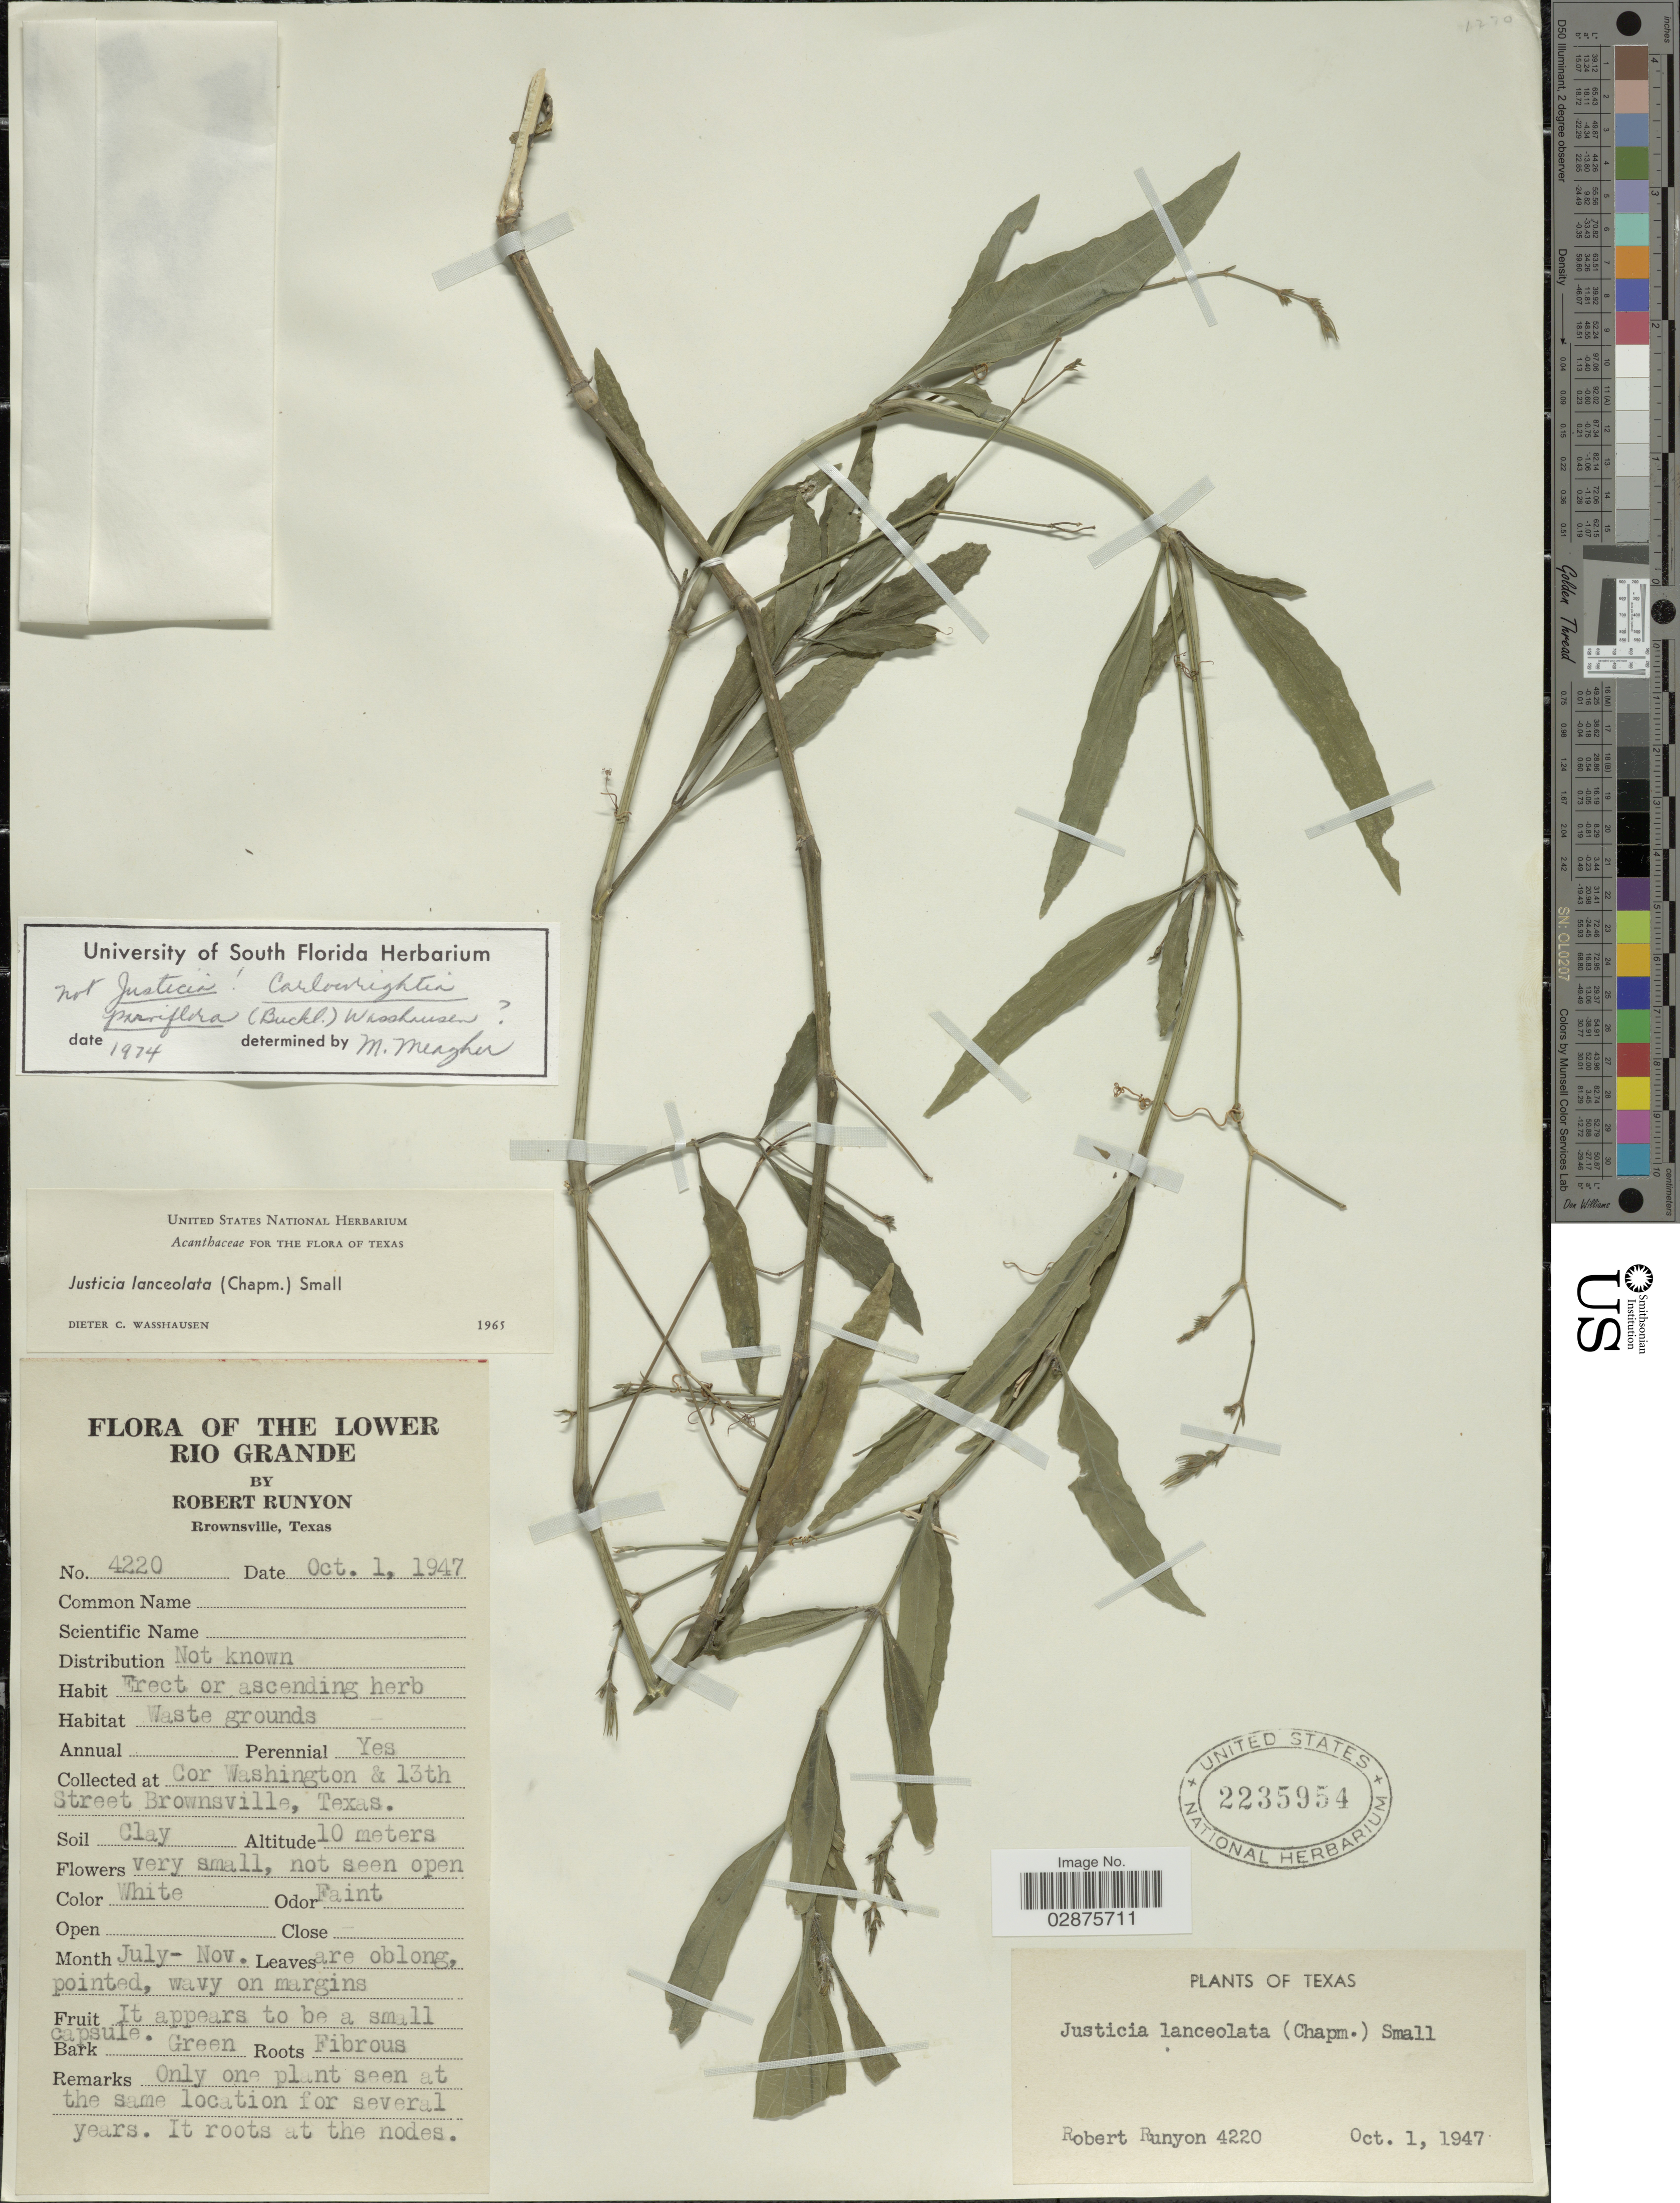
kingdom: Plantae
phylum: Tracheophyta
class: Magnoliopsida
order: Lamiales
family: Acanthaceae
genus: Justicia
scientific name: Justicia runyonii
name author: Small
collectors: R. Runyon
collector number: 4220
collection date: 1947-10-01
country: United States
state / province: Texas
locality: Lower Rio Grande. Cor. Washington & 13th Street Brownsville.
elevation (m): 10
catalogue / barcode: US 2235954